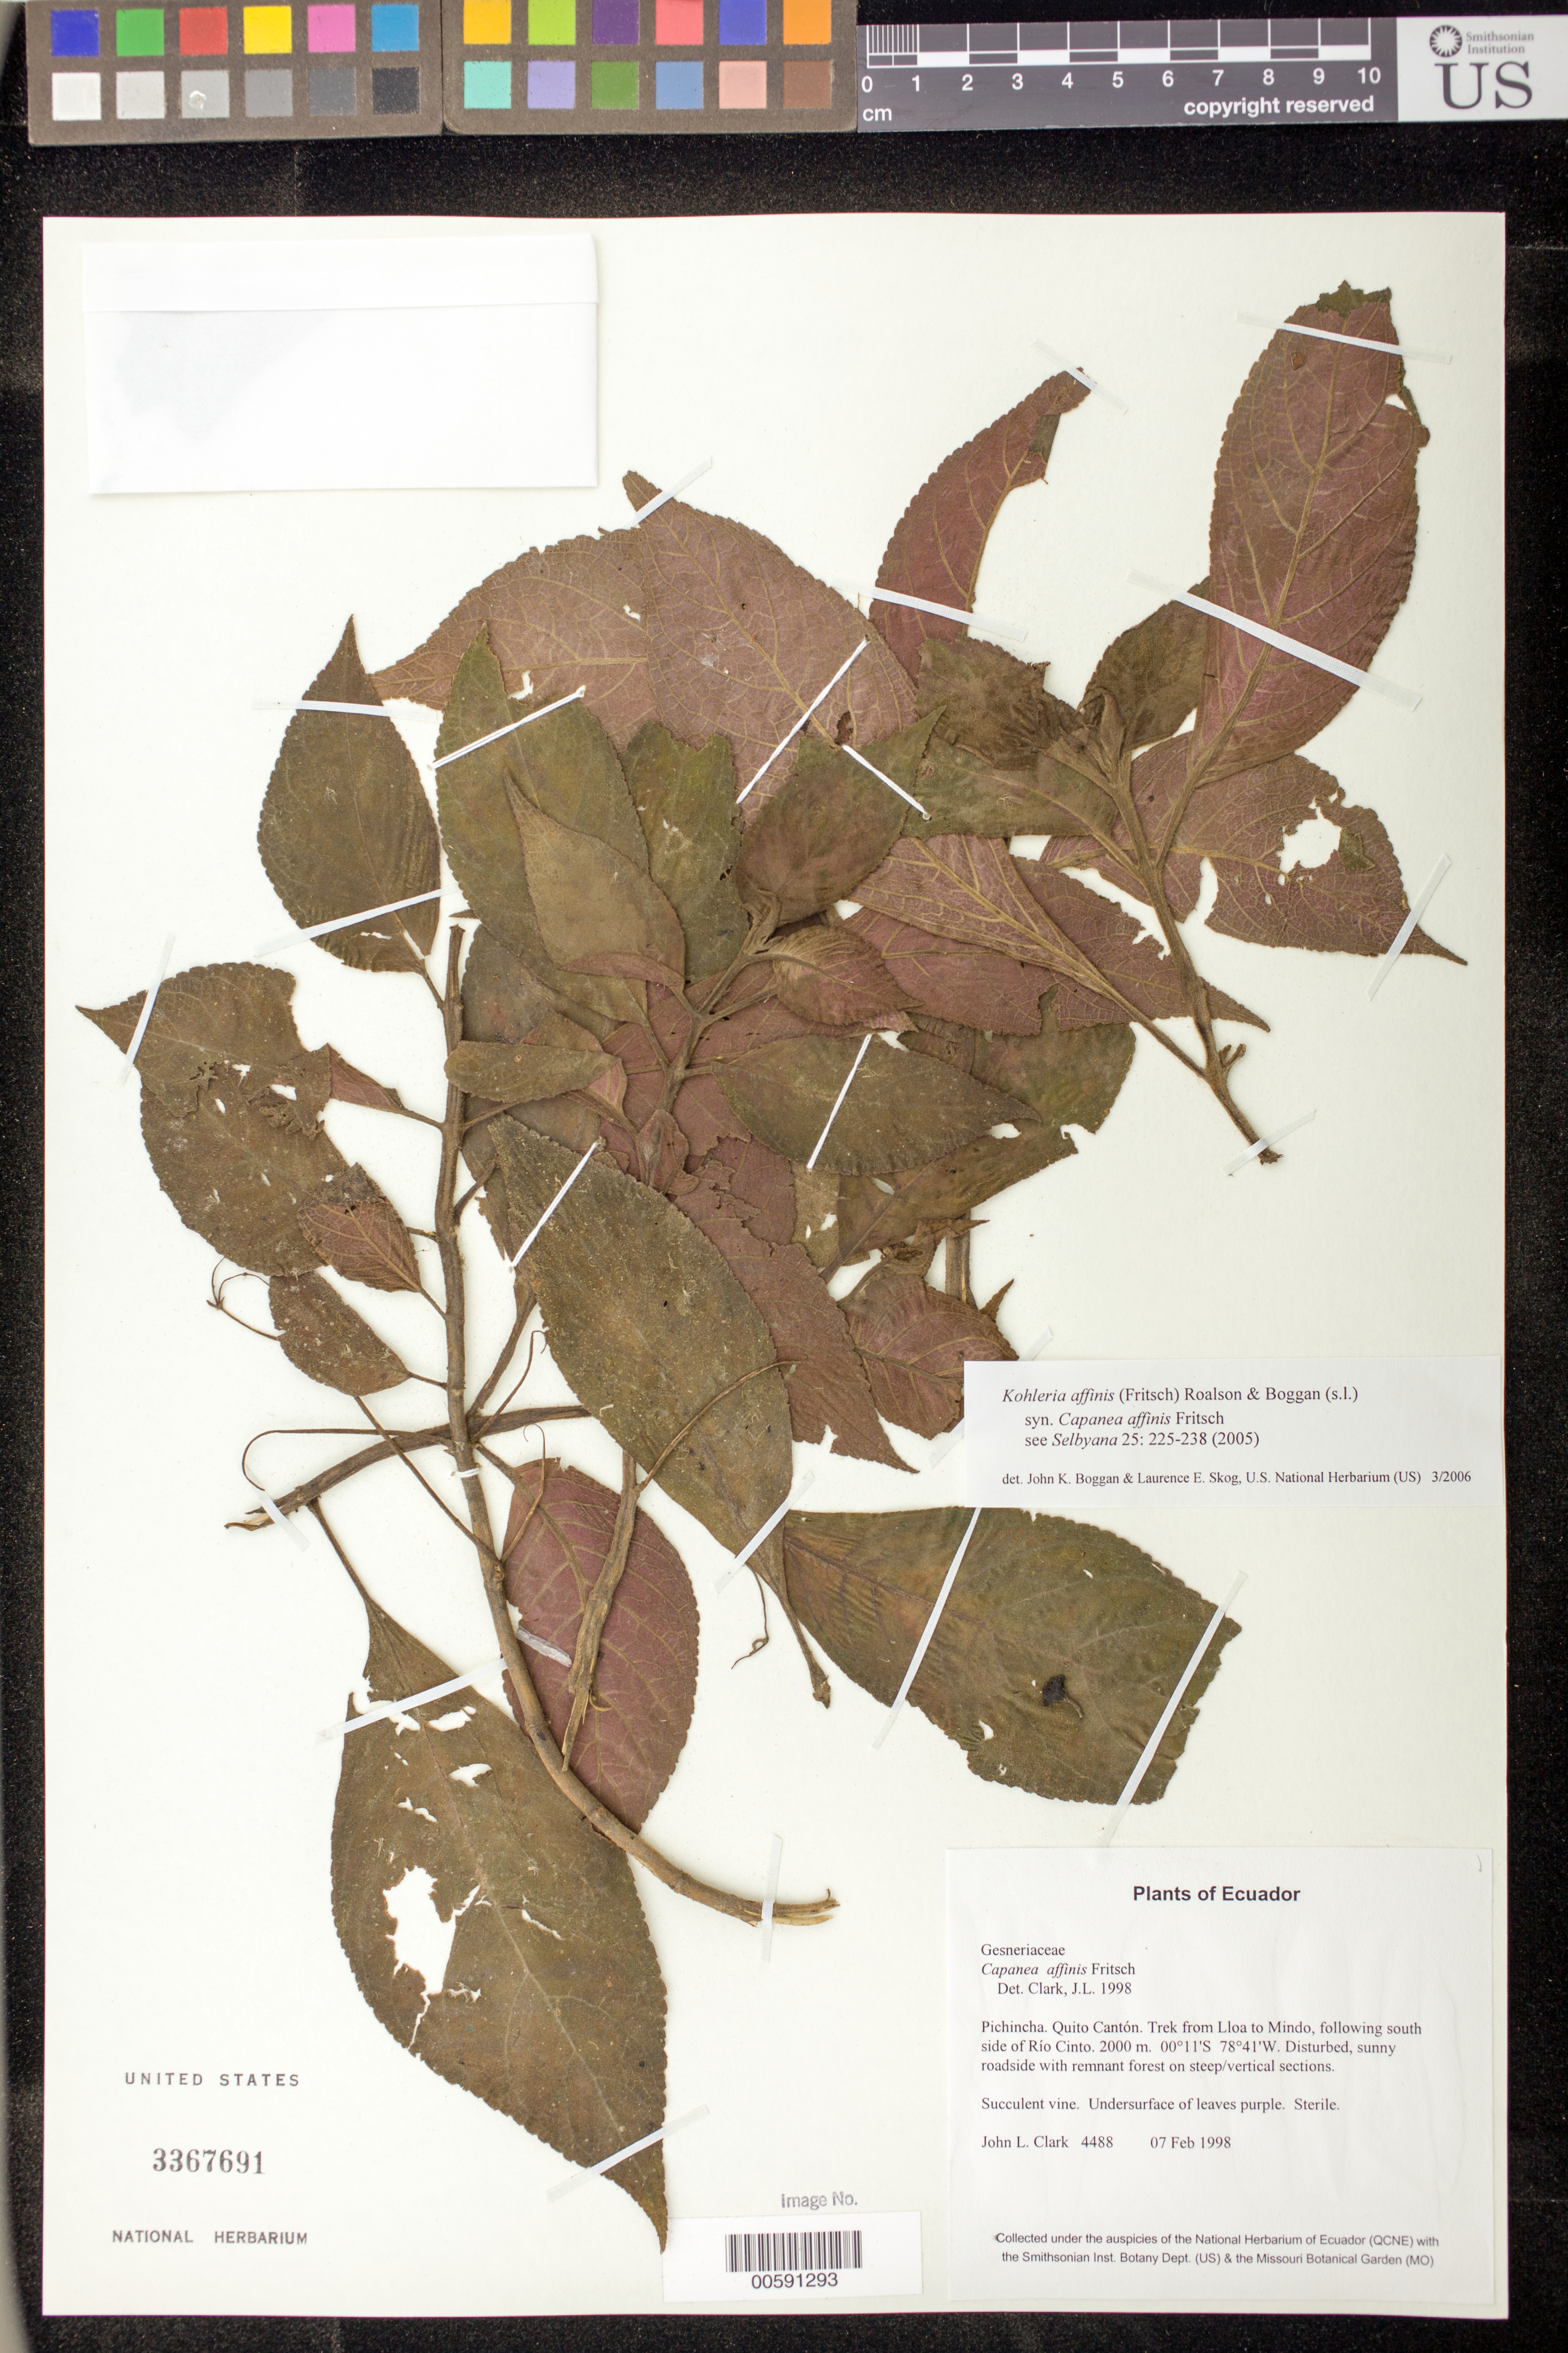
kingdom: Plantae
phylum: Tracheophyta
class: Magnoliopsida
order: Lamiales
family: Gesneriaceae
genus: Kohleria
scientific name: Kohleria affinis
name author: (Fritsch) Roalson & Boggan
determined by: Boggan, J. K.; Skog, L. E.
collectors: J. L. Clark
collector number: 4488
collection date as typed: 07 Feb 1998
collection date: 1998-02-07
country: Ecuador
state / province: Pichincha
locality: Quito Cantón. Trek from Lloa to Mindo, following south side of Río Cinto.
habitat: Disturbed, sunny roadside with remnant forest on steep/vertical sections.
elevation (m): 2000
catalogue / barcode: US 3367691